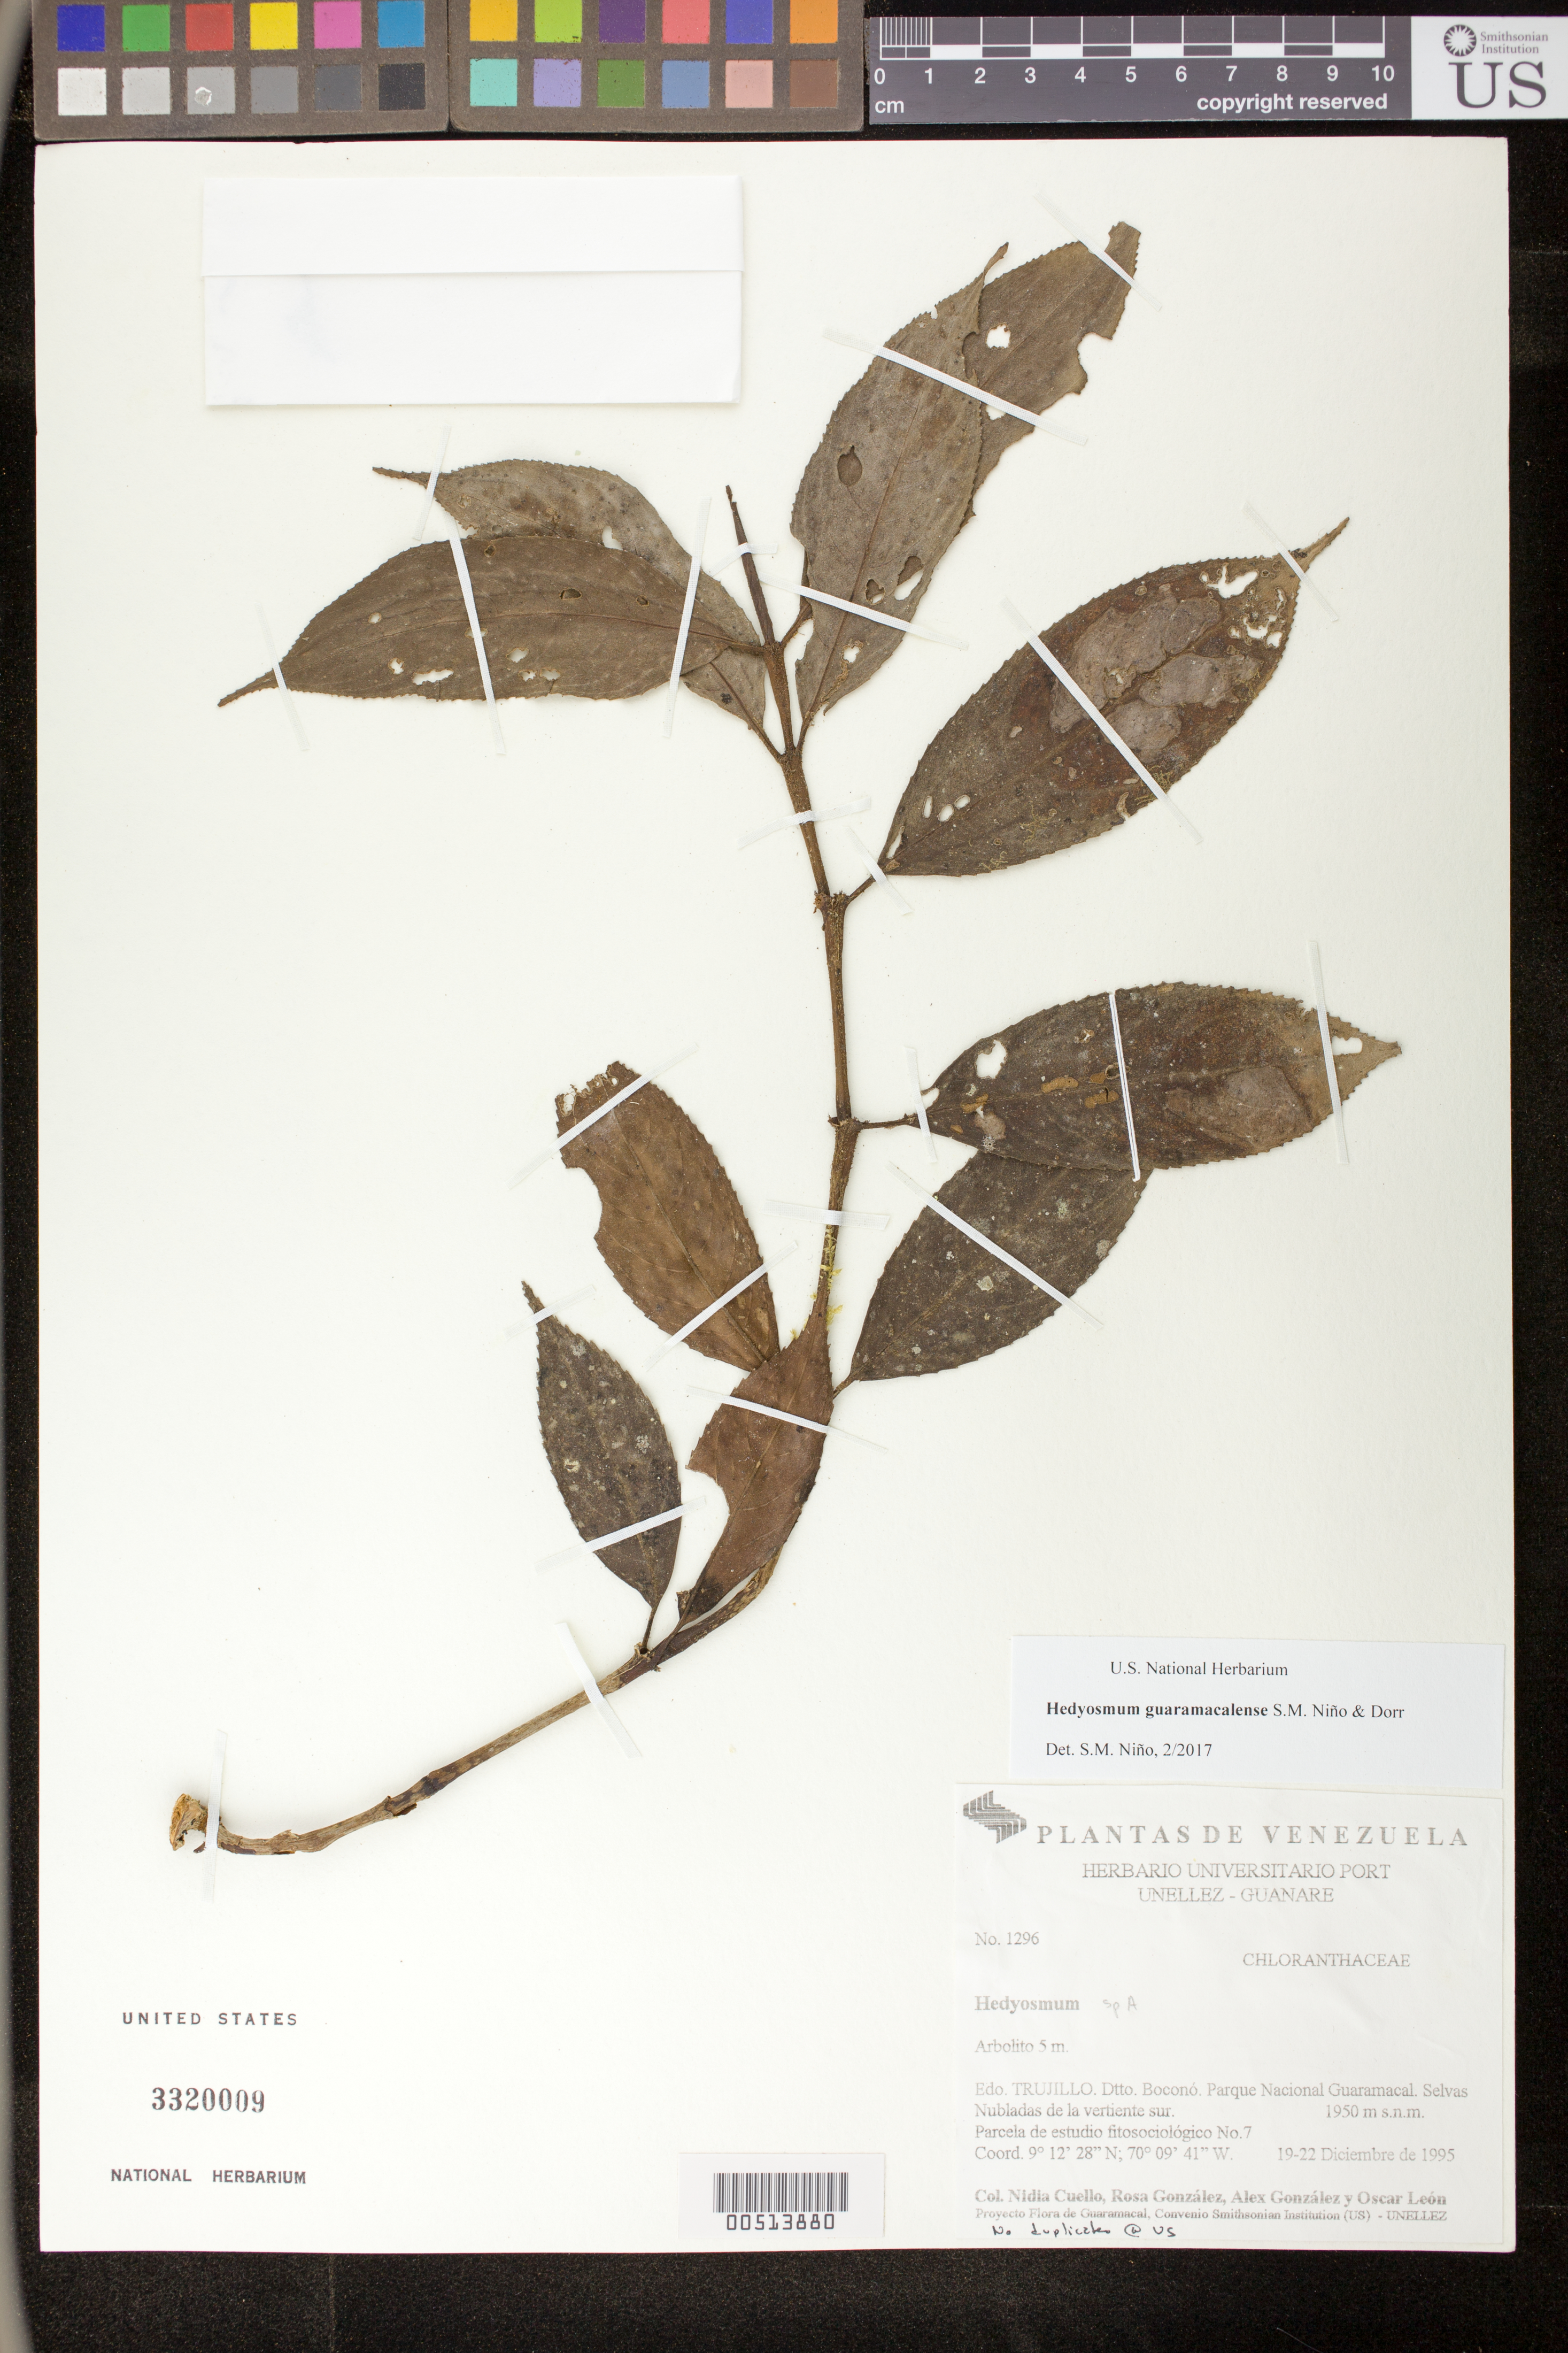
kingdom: Plantae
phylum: Tracheophyta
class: Magnoliopsida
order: Chloranthales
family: Chloranthaceae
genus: Hedyosmum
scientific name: Hedyosmum guaramacalense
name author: S.M. Niño & Dorr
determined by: Niño, S. M., (PORT), BioCentro-UNELLEZ (VENEZUELA)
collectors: N. L. Cuello, R. González, A. Gonzáles & O. León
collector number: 1296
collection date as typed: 19 Dec 1995 to 22 Dec 1995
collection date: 1995-12-19/1995-12-22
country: Venezuela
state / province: Trujillo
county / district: Boconó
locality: Parque Nacional Guaramacal, vertiente S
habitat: Selvas Nubladas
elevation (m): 1950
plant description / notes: MO, PORT, US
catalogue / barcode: US 3320009